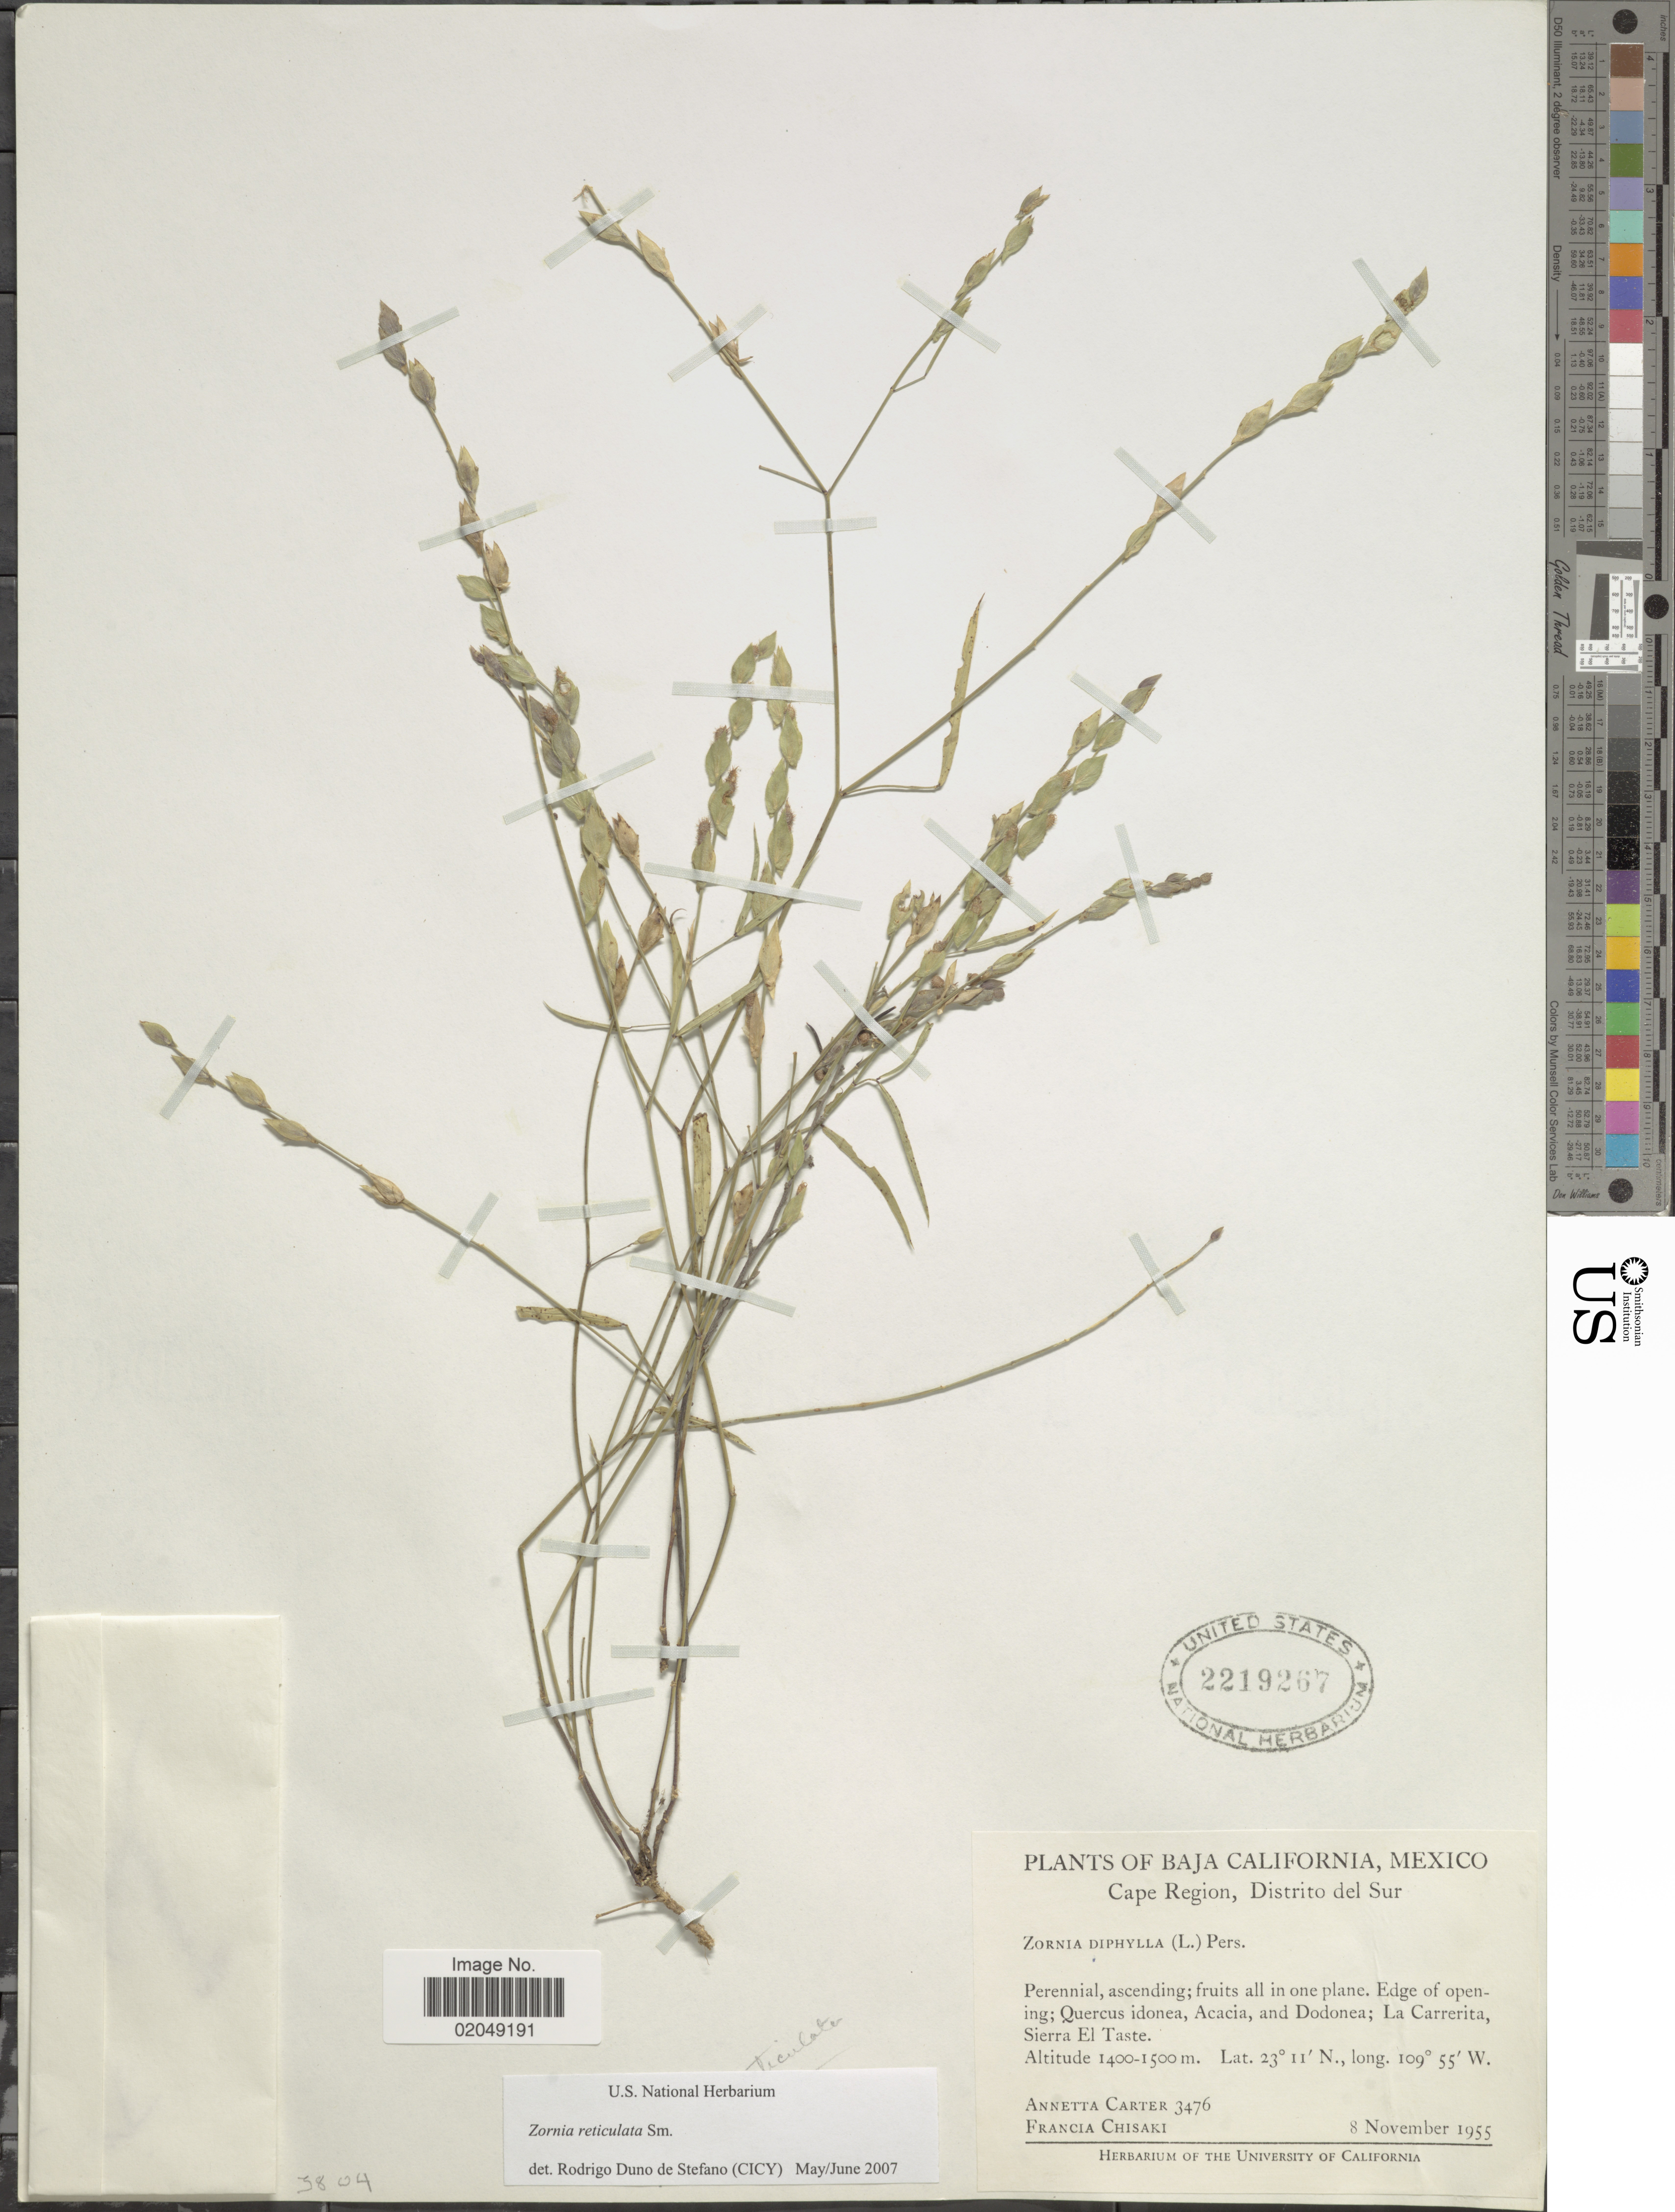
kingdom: Plantae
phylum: Tracheophyta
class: Magnoliopsida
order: Fabales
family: Fabaceae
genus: Zornia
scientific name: Zornia reticulata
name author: Sm.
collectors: A. Carter & F. Chisaki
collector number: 3476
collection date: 1955-11-08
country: Mexico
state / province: Baja California Sur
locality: Cape Region, Distrito del Sur, edge of opening; La Carrerita, Sierra El Taste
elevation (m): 1400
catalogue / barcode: US 2219267